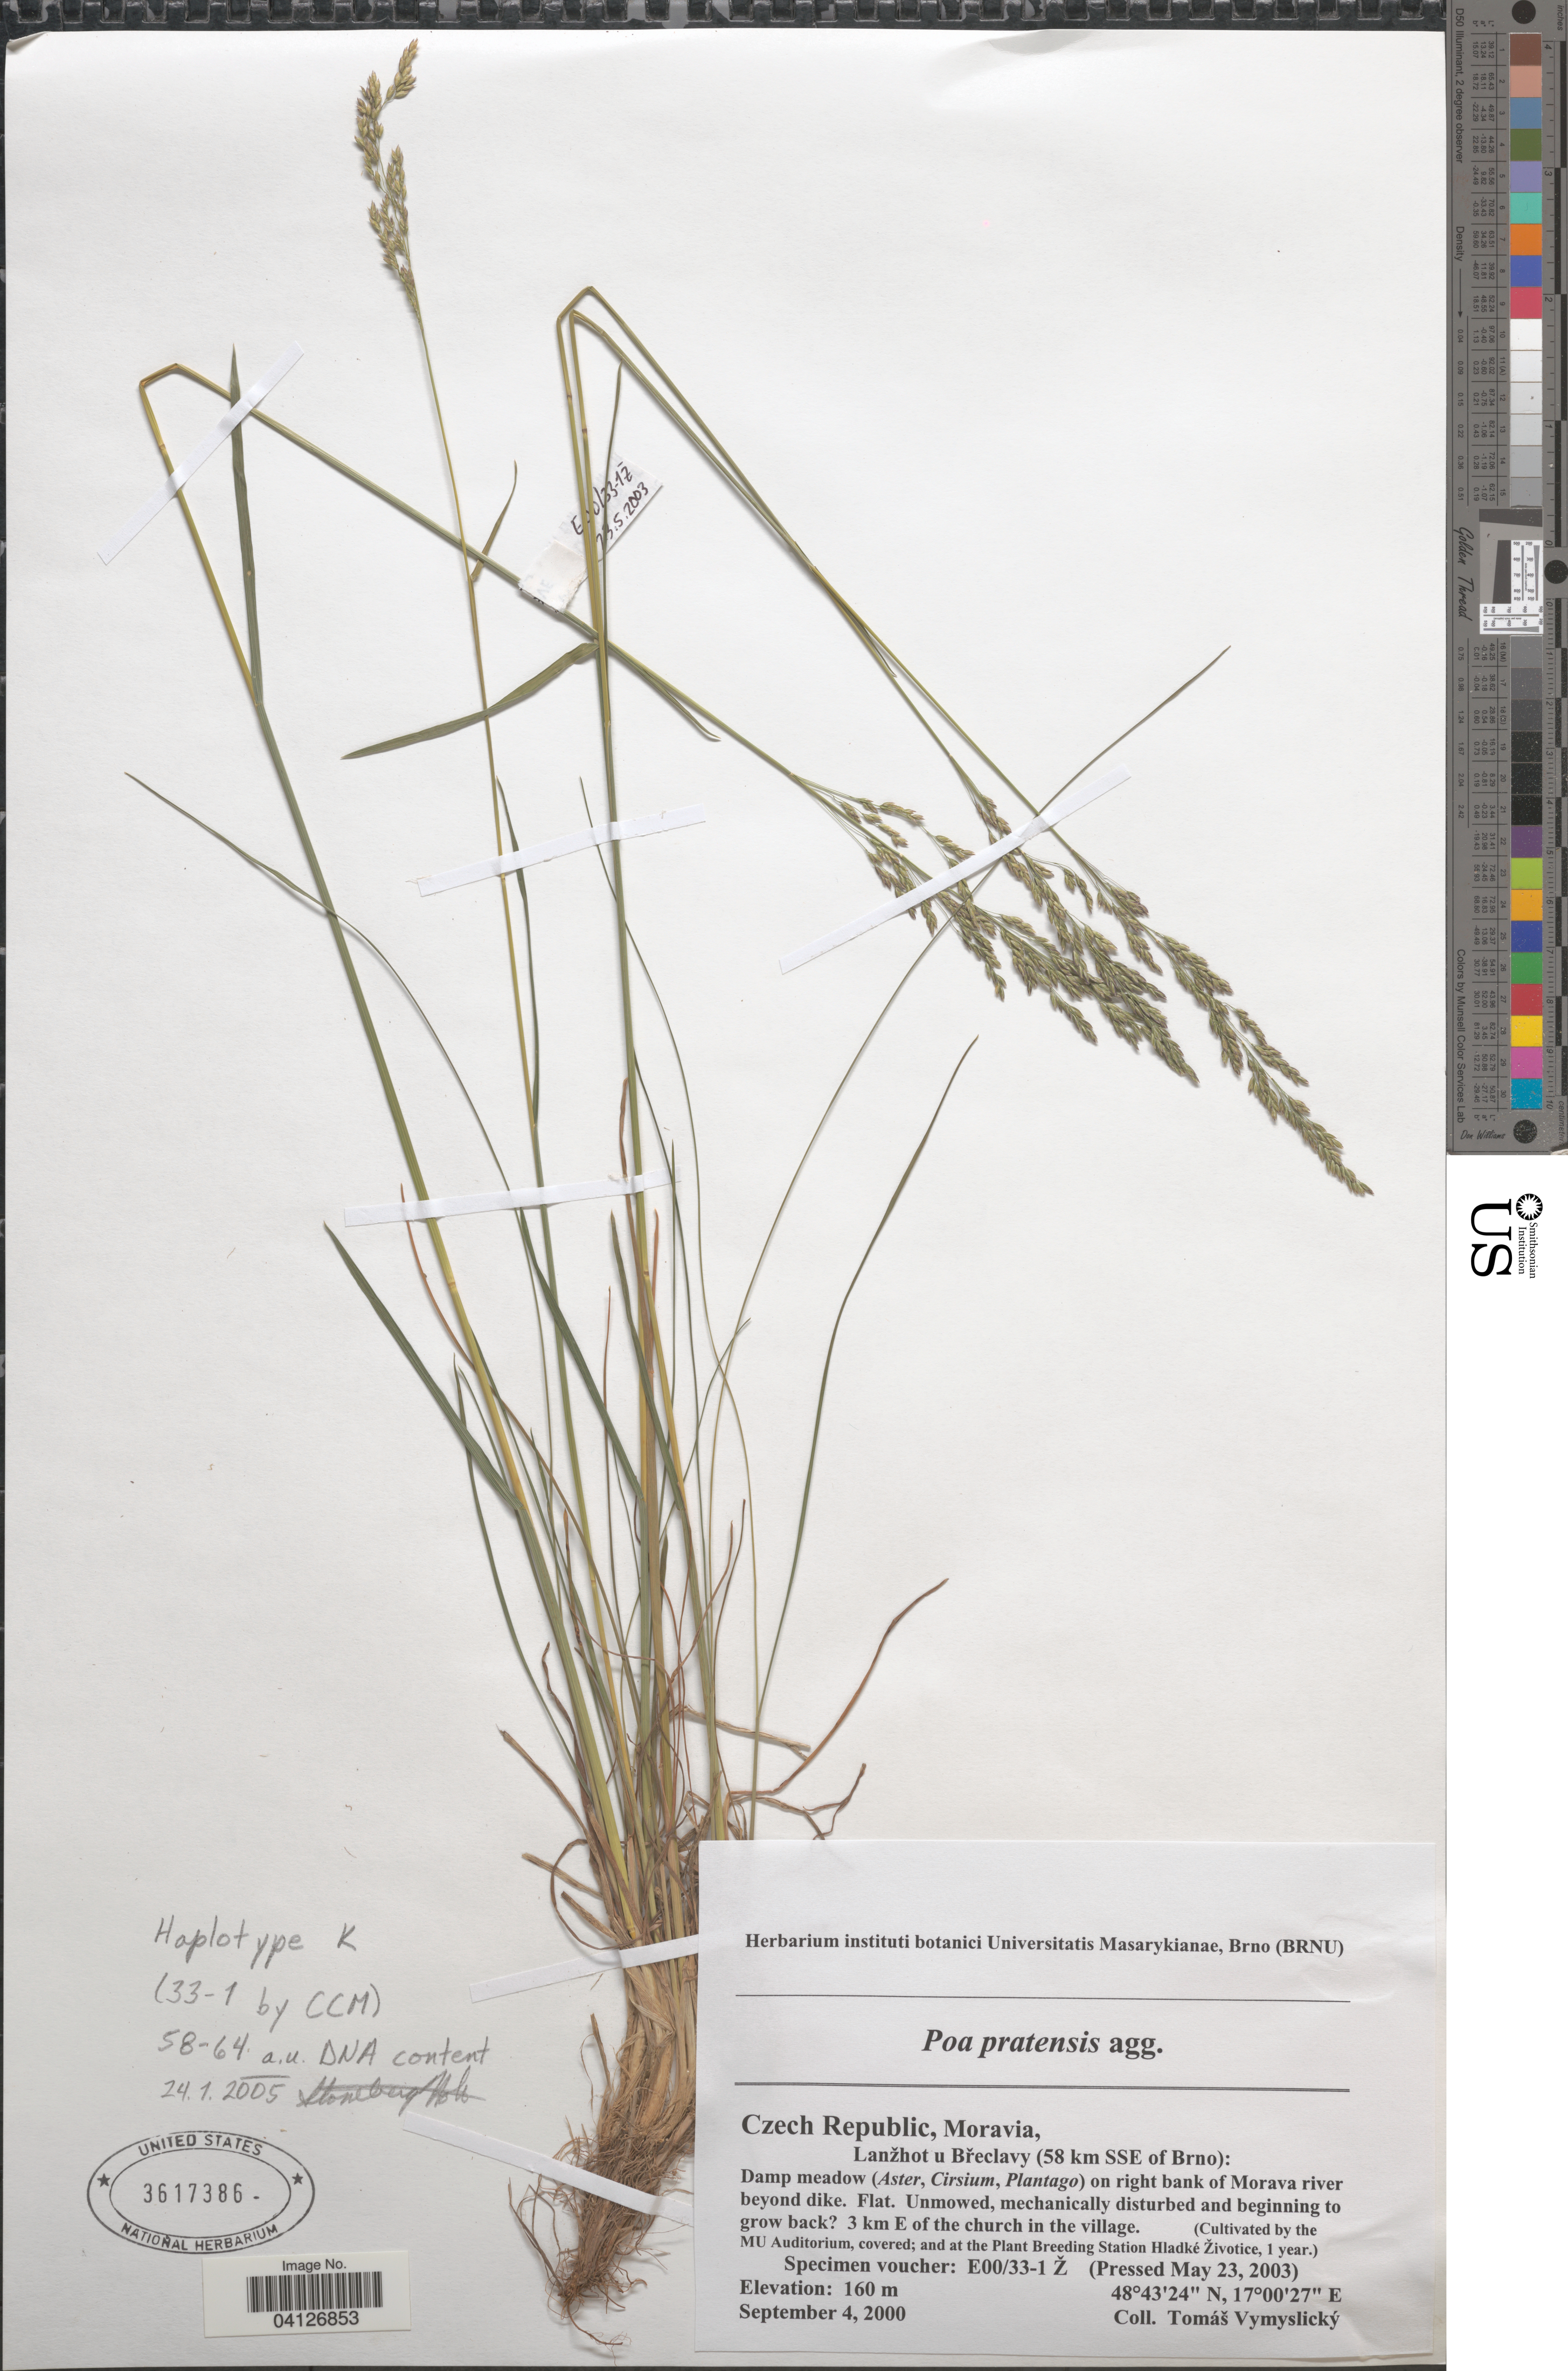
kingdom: Plantae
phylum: Tracheophyta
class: Liliopsida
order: Poales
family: Poaceae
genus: Poa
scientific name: Poa pratensis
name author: L.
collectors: Ex herb. instituti botanici Universitatis Masarykianae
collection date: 2003-05-23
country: Czechia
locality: By the MU Auditorium, covered; and at the Plant Breeding Station Hladké Životice, 1 year.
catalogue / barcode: US 3617386